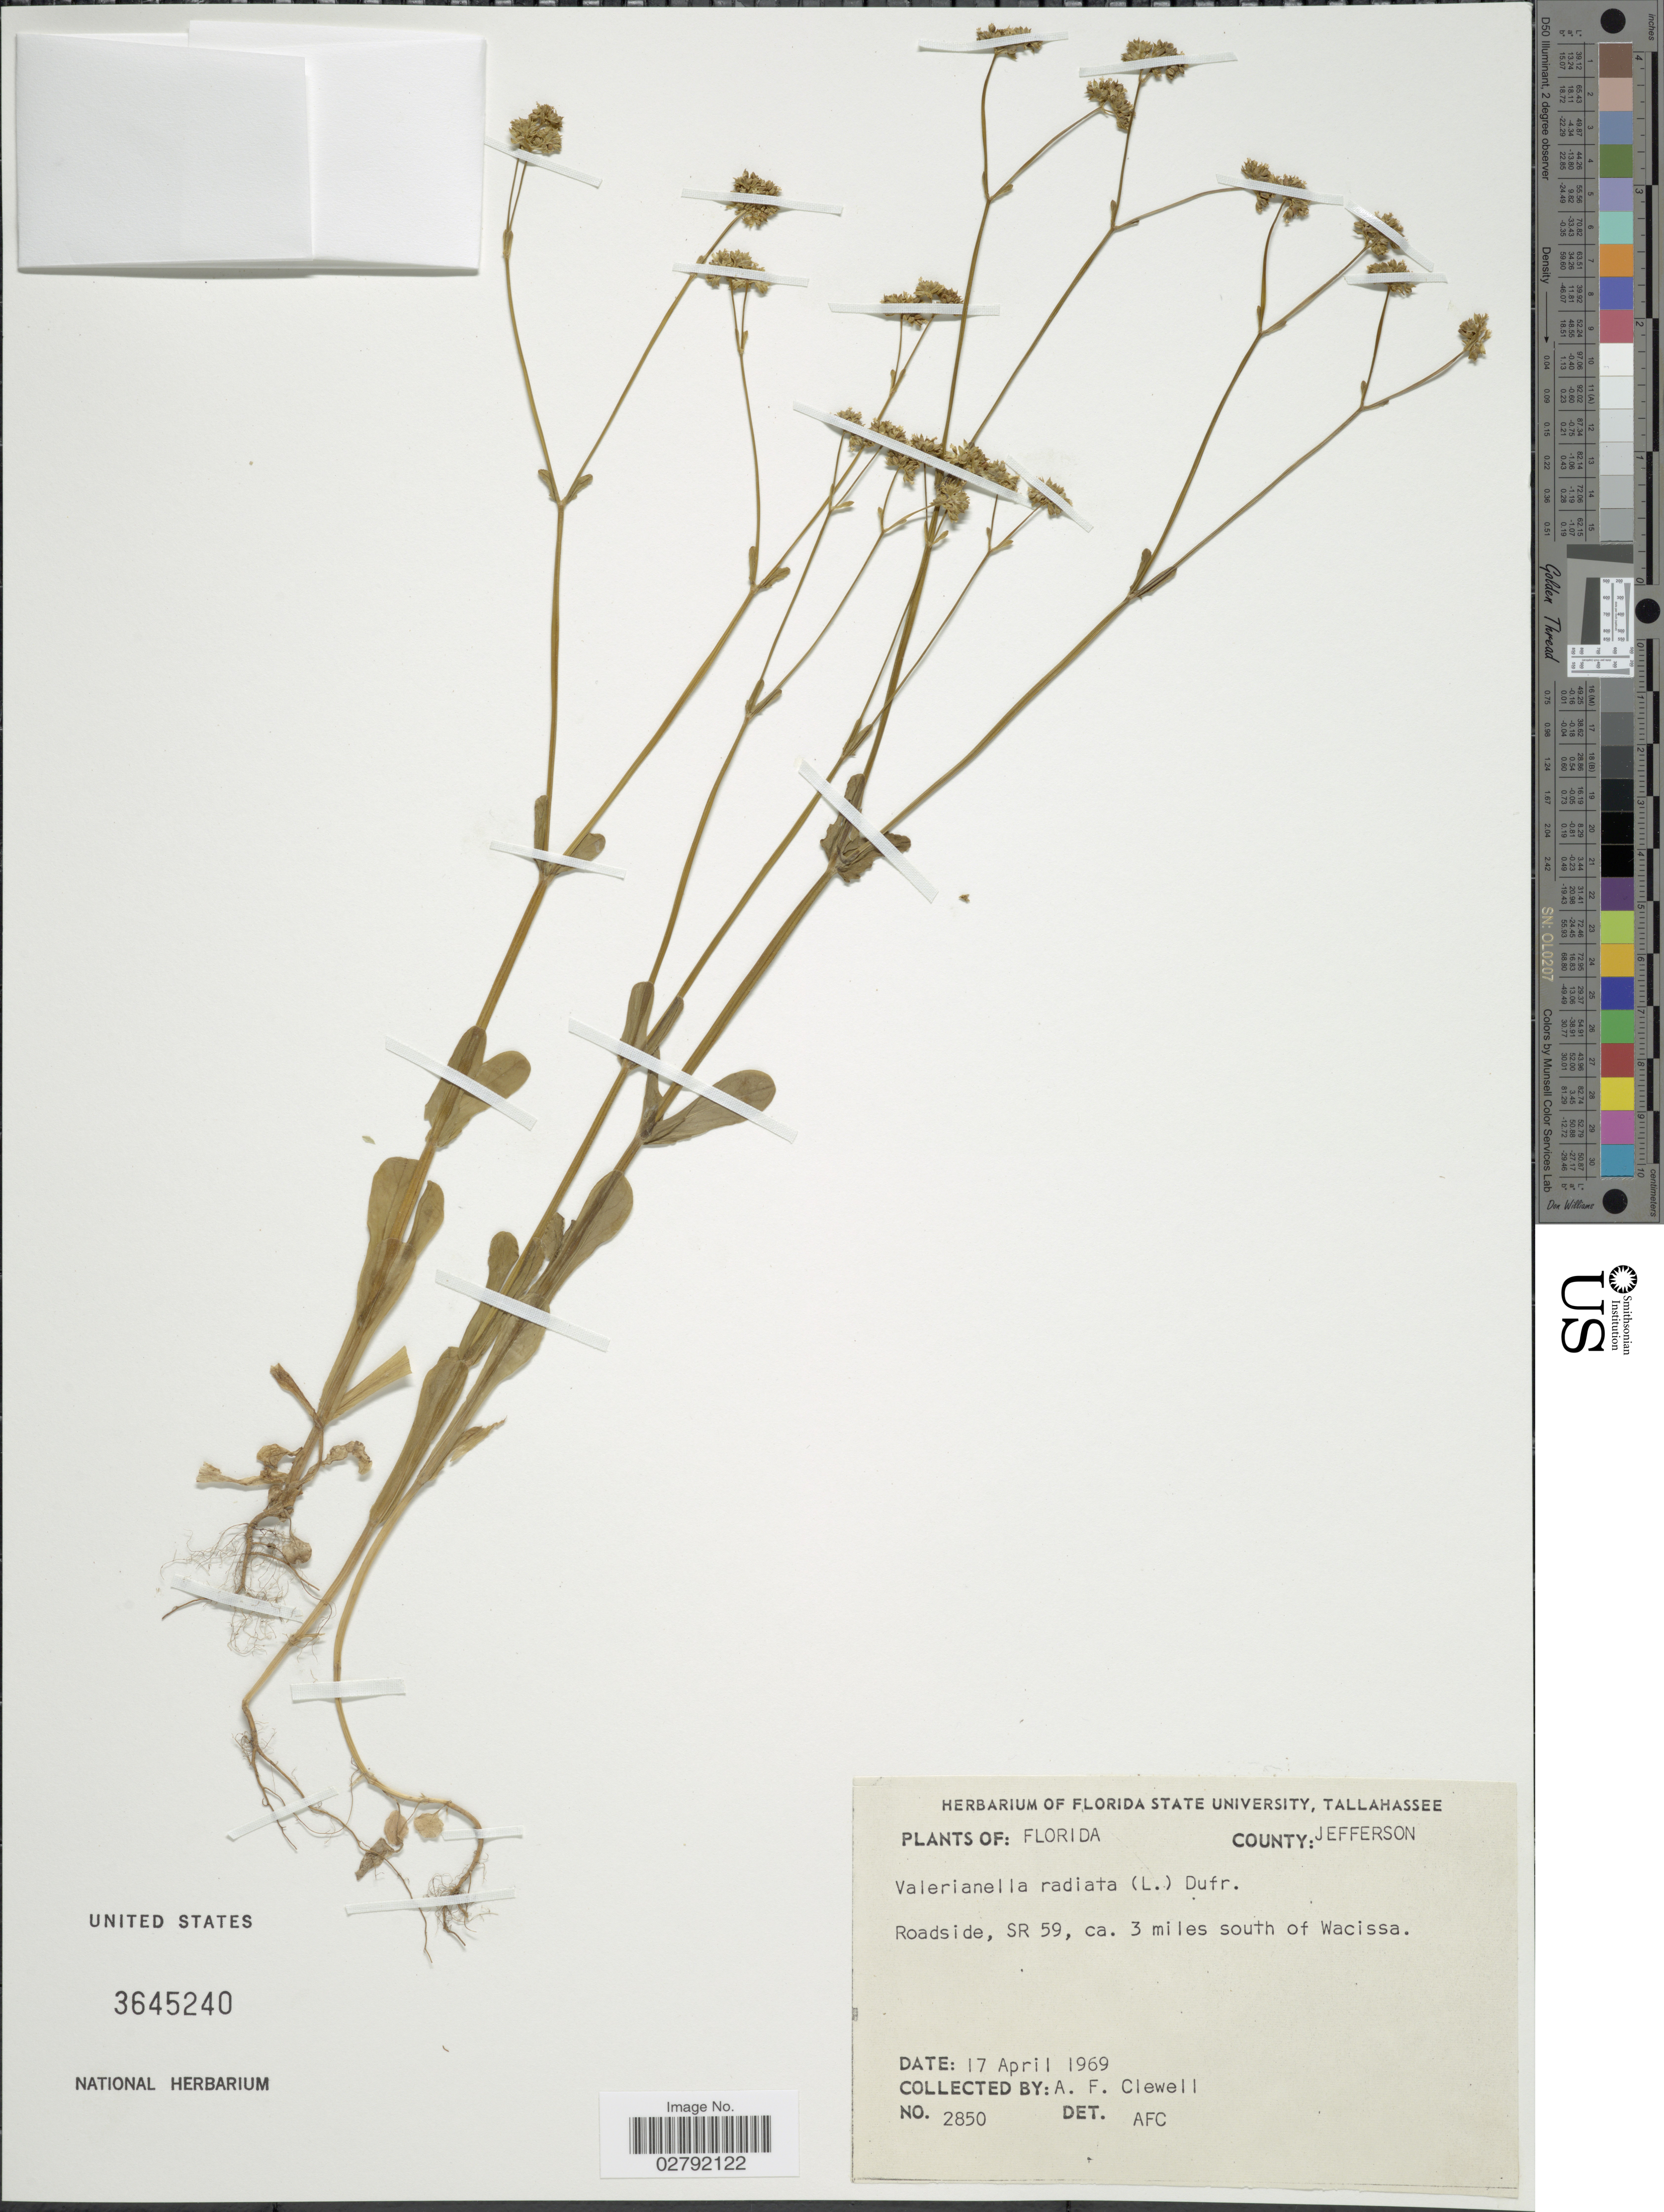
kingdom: Plantae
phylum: Tracheophyta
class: Magnoliopsida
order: Dipsacales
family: Caprifoliaceae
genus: Valerianella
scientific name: Valerianella radiata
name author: (L.) Dufr.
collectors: A. Clewell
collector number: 2850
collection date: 1969-04-17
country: United States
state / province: Florida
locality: County: Jefferson. Roadside, SR 59, ca. 3 miles south of Wacissa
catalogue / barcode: US 3645240